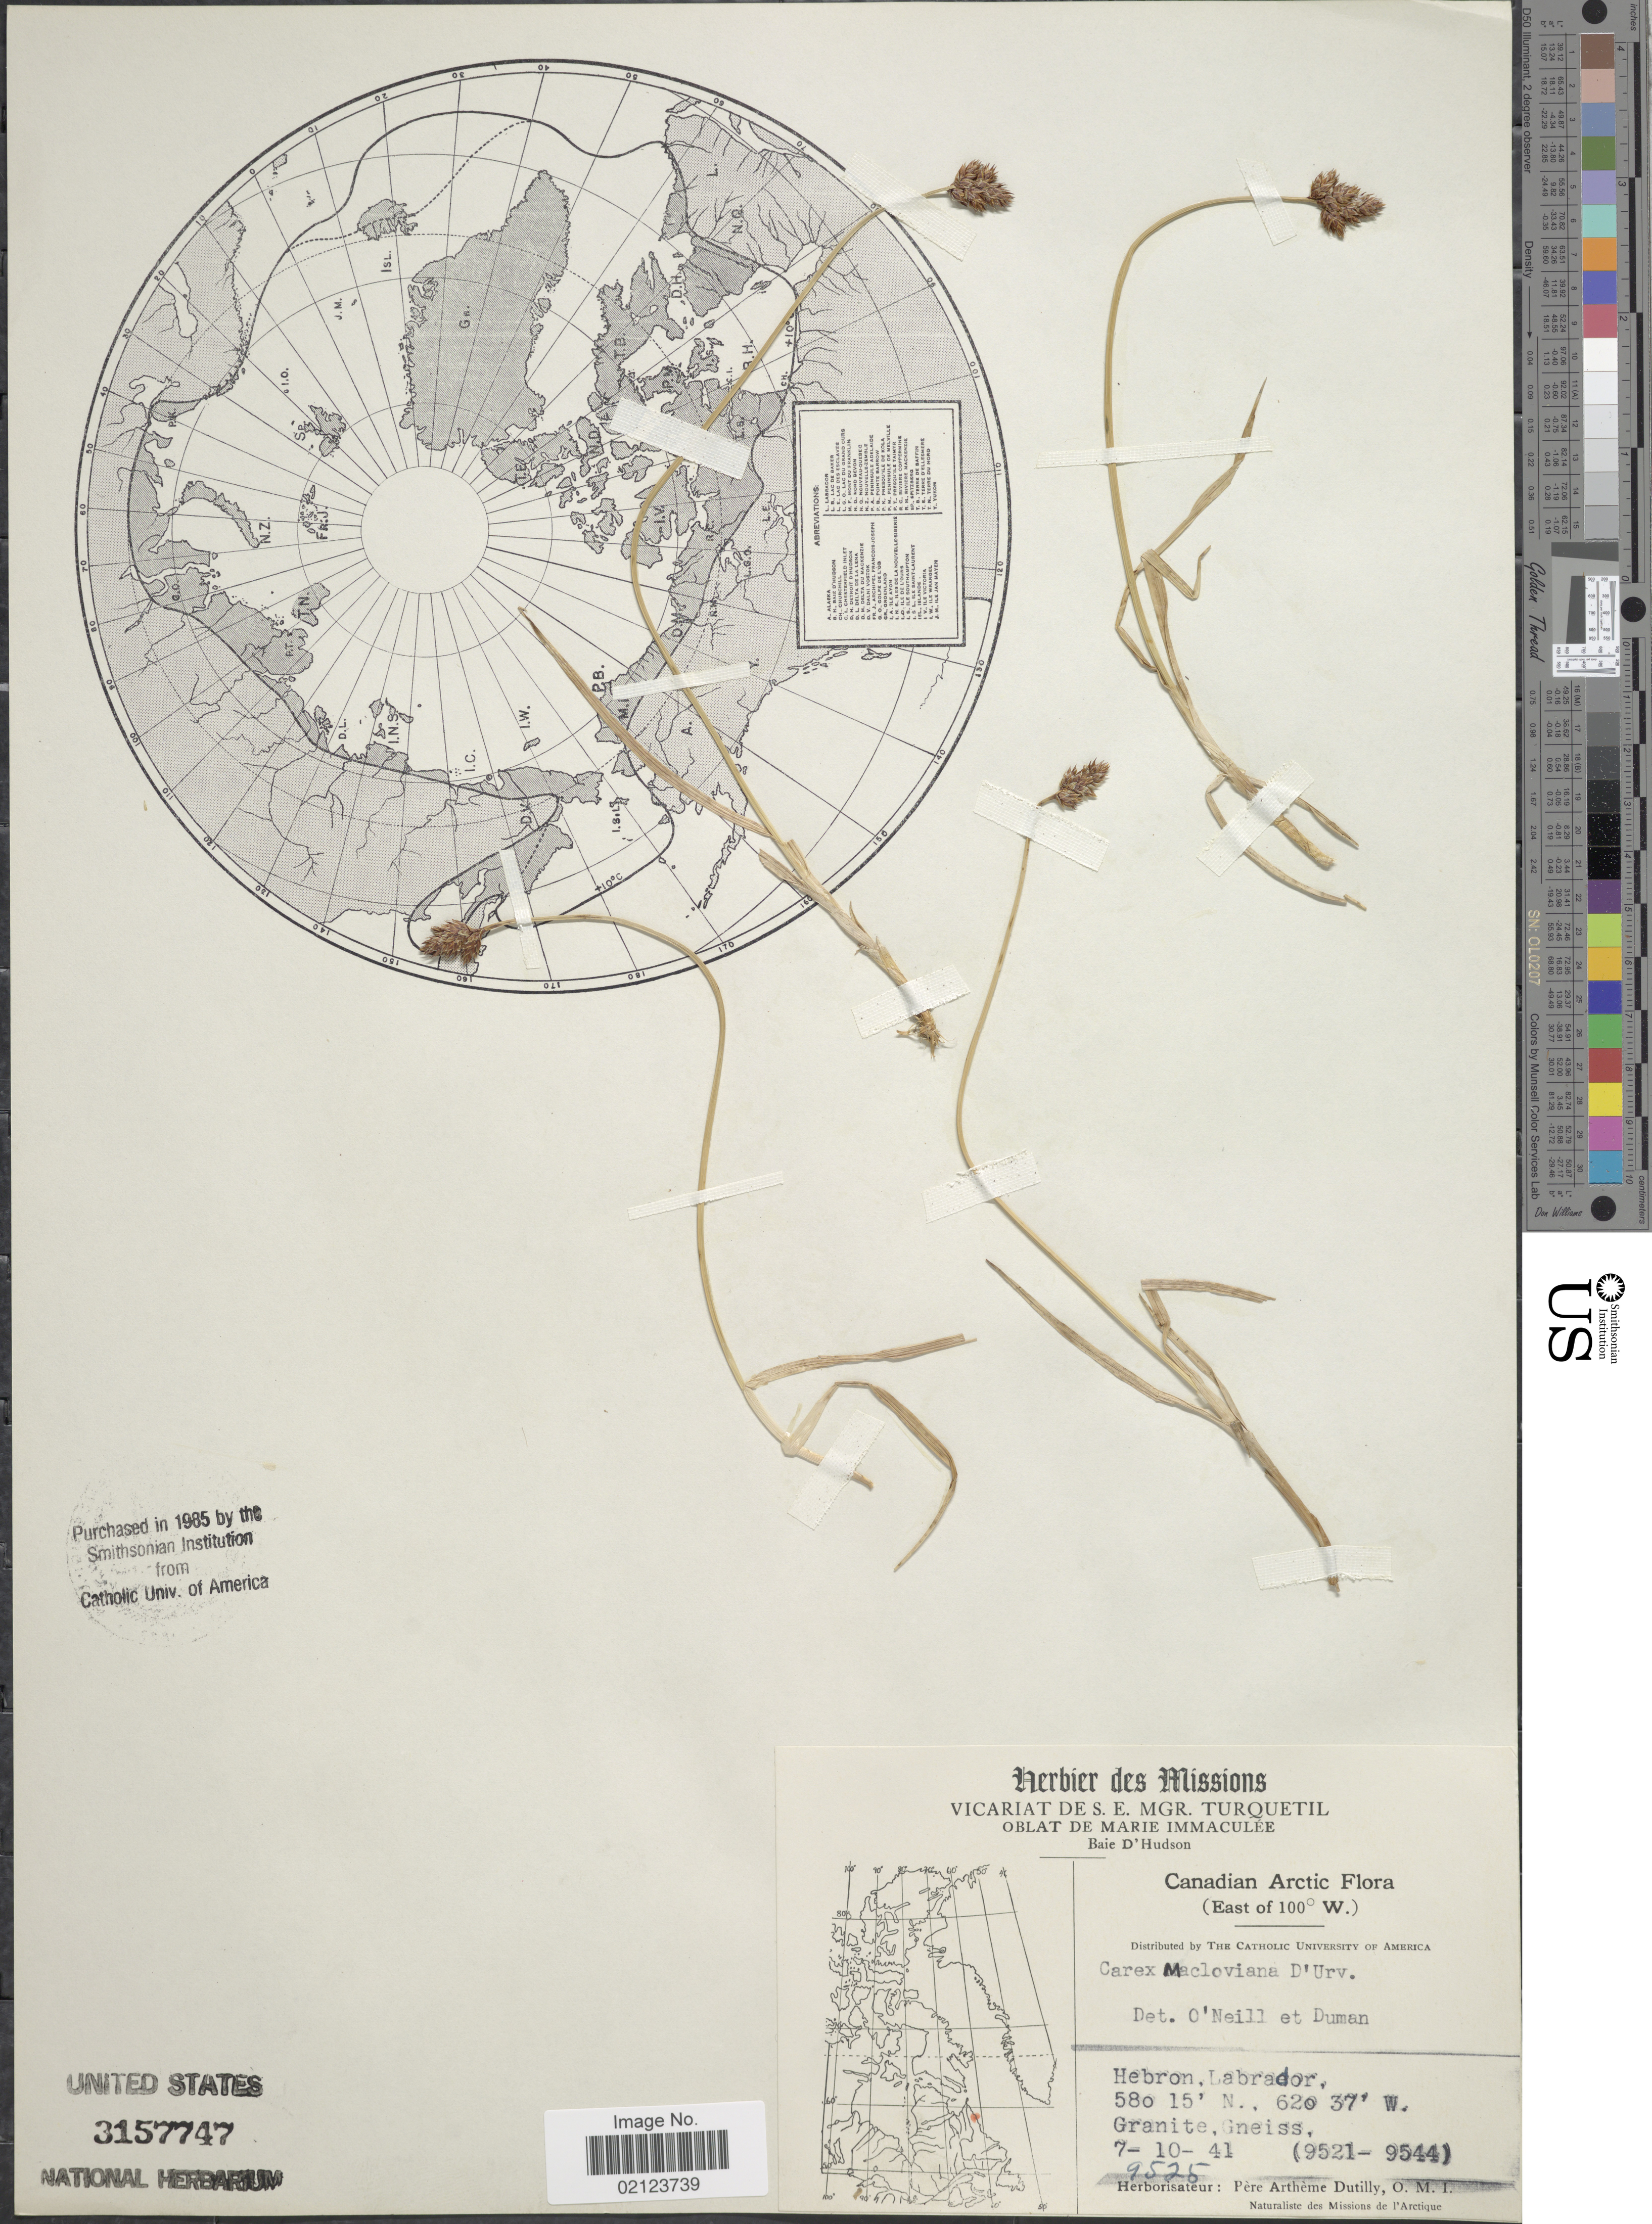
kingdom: Plantae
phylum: Tracheophyta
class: Liliopsida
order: Poales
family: Cyperaceae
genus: Carex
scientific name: Carex macloviana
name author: d'Urv.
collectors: A. Dutilly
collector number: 9525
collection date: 1941-10-07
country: Canada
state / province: Newfoundland and Labrador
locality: Hebron, Labrador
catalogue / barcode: US 3157747